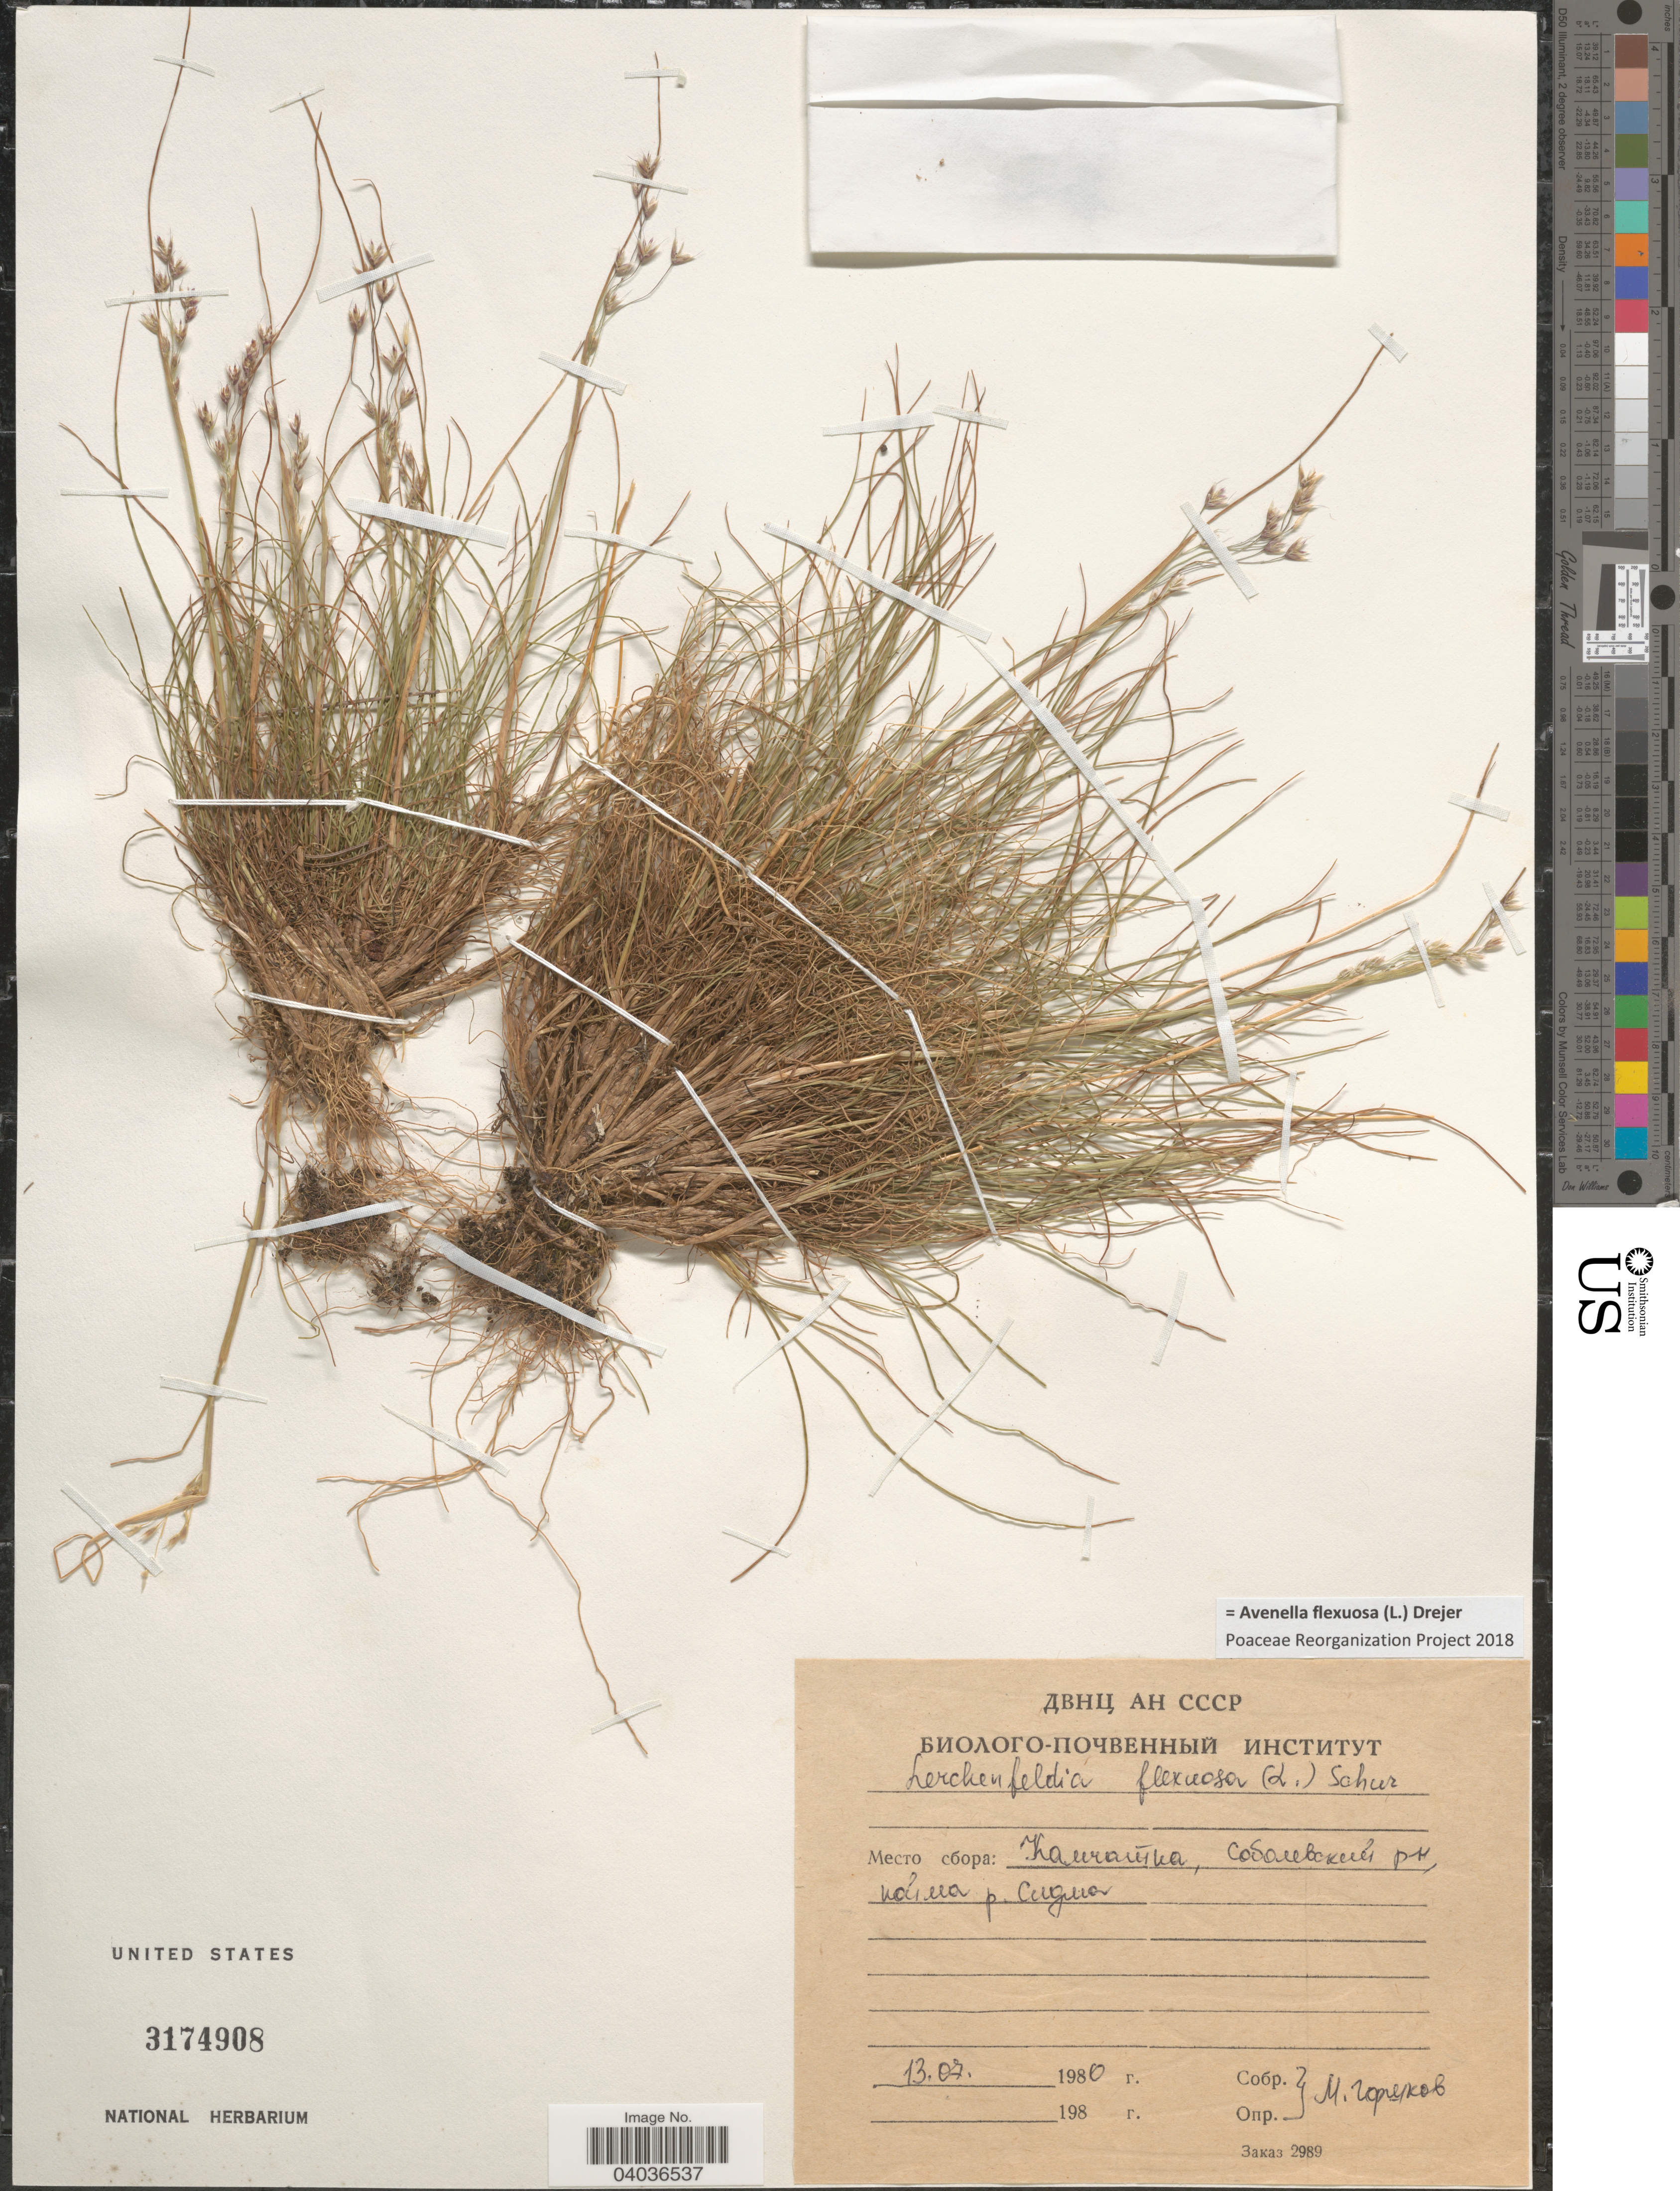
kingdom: Plantae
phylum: Tracheophyta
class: Liliopsida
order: Poales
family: Poaceae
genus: Avenella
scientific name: Avenella flexuosa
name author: (L.) Drejer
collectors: M. Gorshkov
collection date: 1980-07-13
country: Russian Federation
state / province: Kamchatka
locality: District Sobolevskiy, floodplain of river Sidma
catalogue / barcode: US 3174908